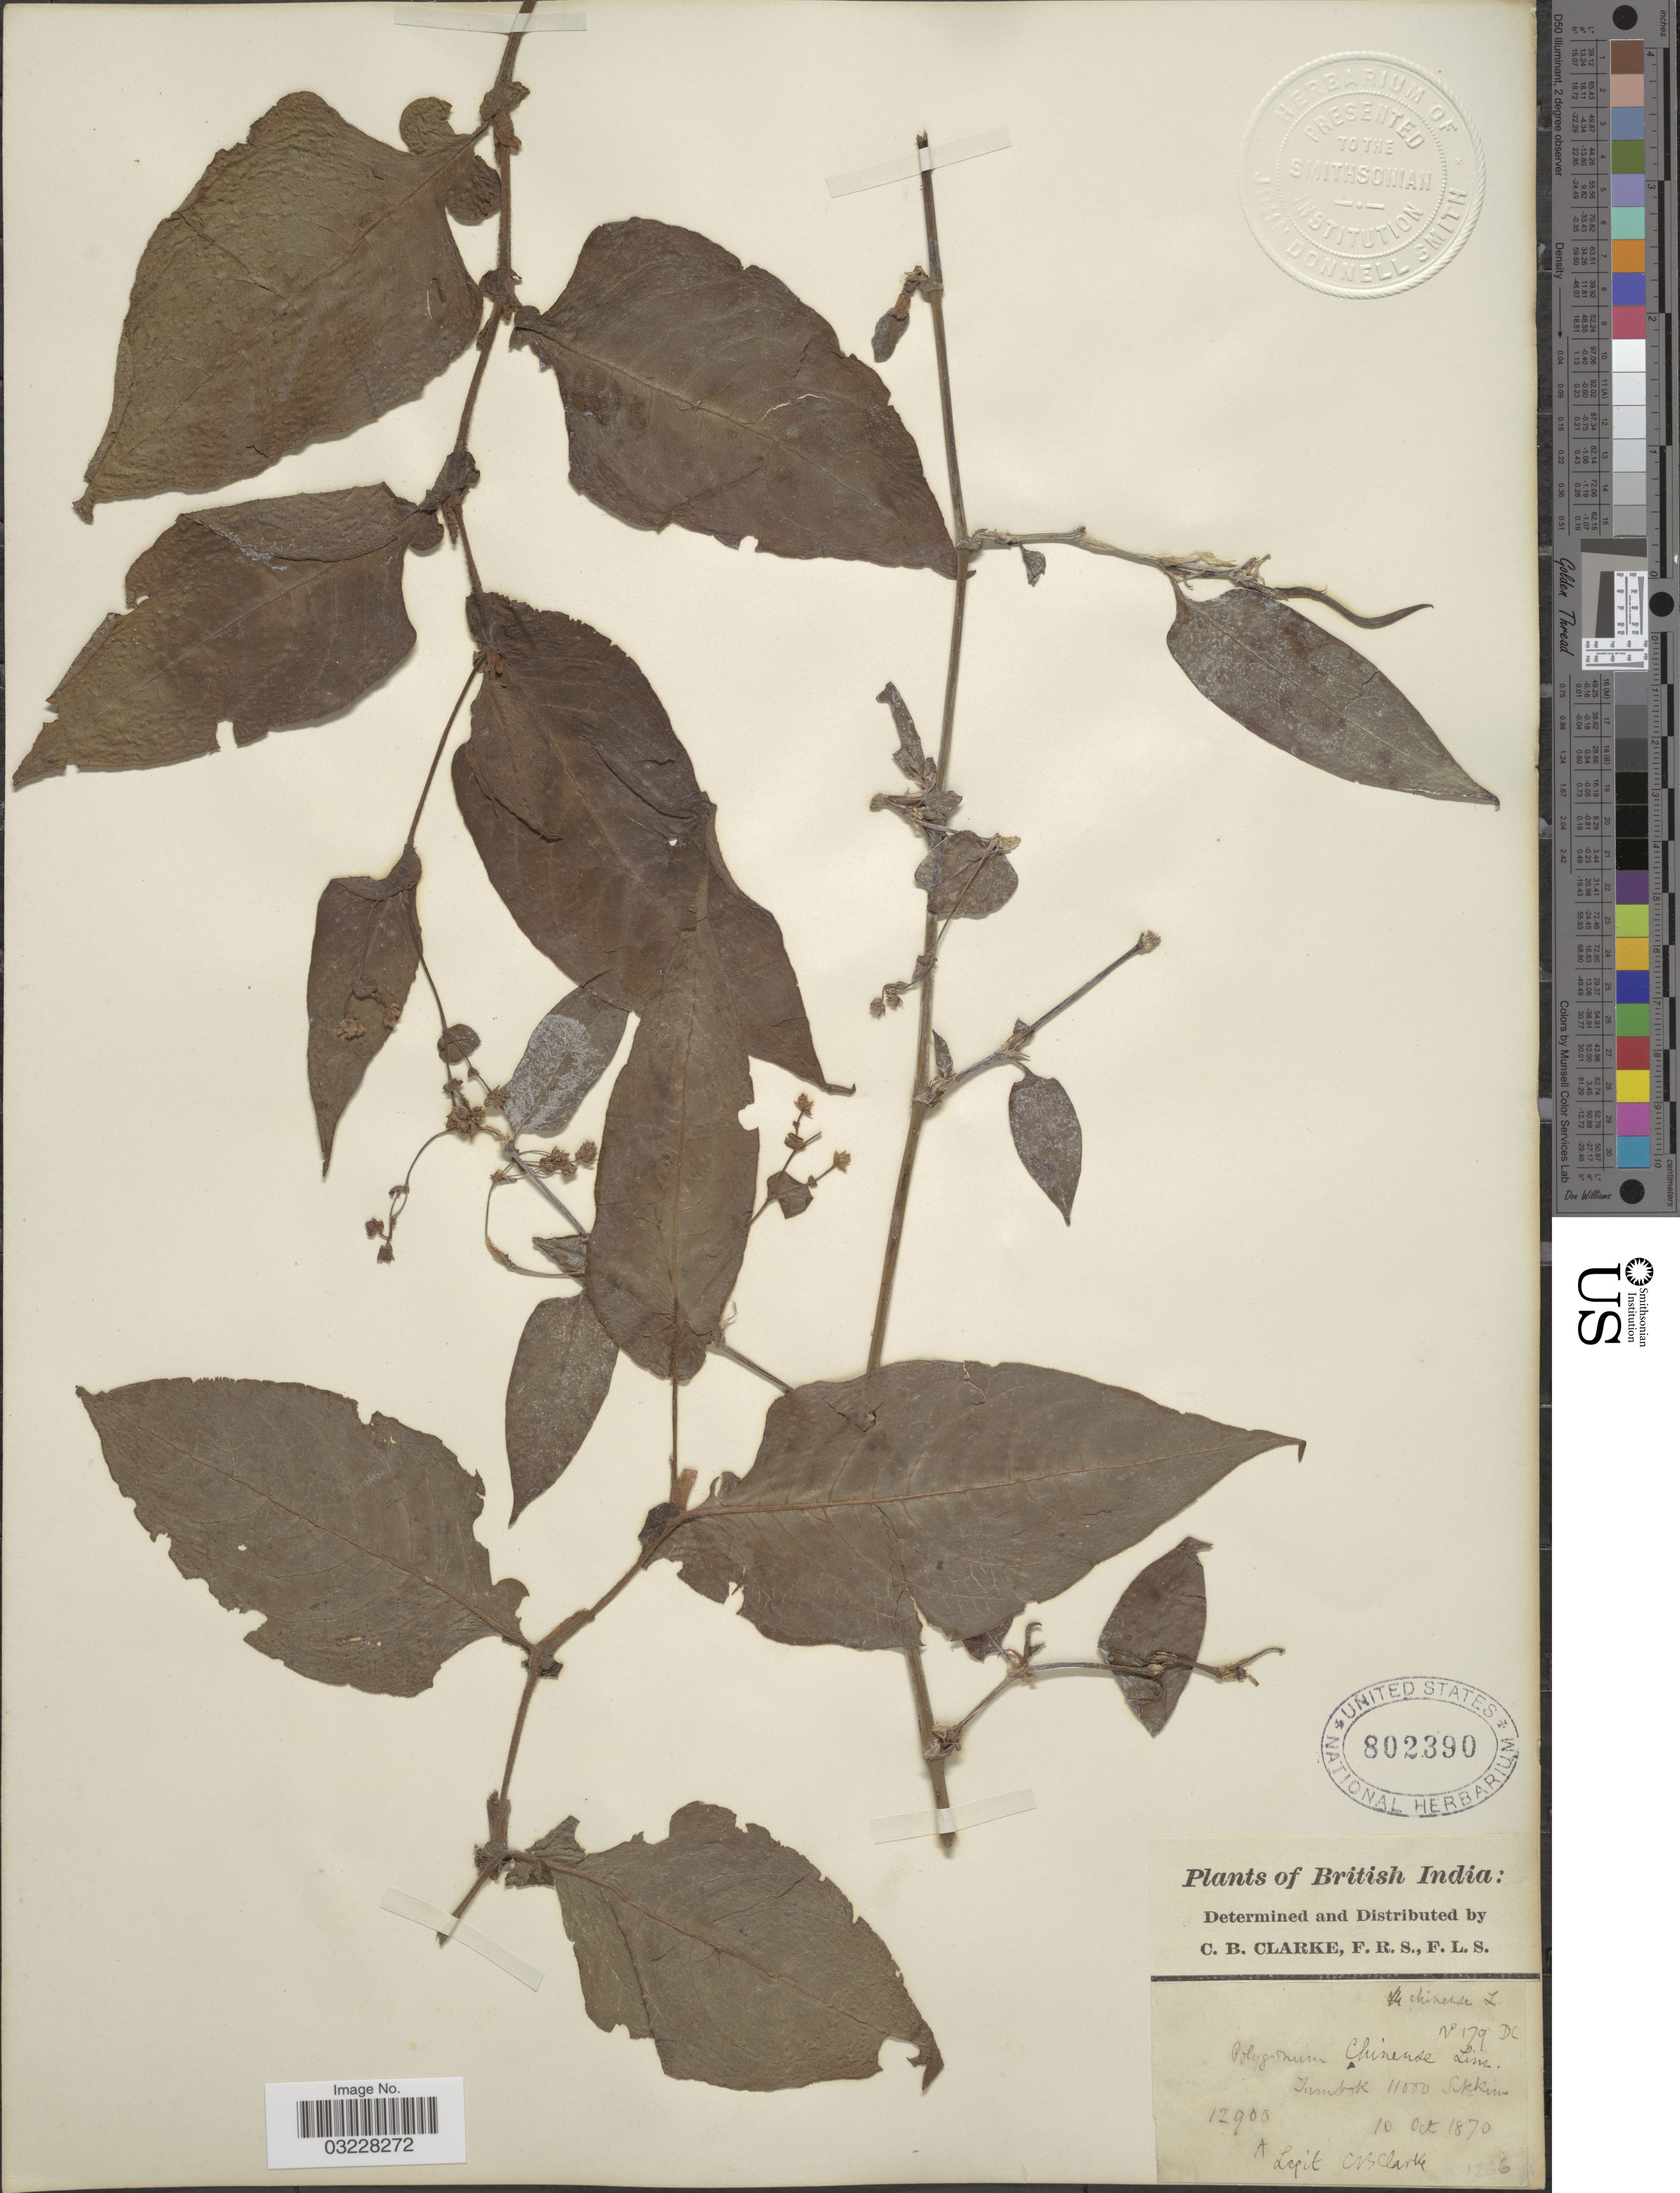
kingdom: Plantae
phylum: Tracheophyta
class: Magnoliopsida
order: Caryophyllales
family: Polygonaceae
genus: Polygonum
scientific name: Polygonum chinense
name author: L.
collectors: C. B. Clarke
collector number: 12900A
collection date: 1870-10-10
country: India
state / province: Sikkim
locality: British India. Tumbok.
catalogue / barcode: US 802390